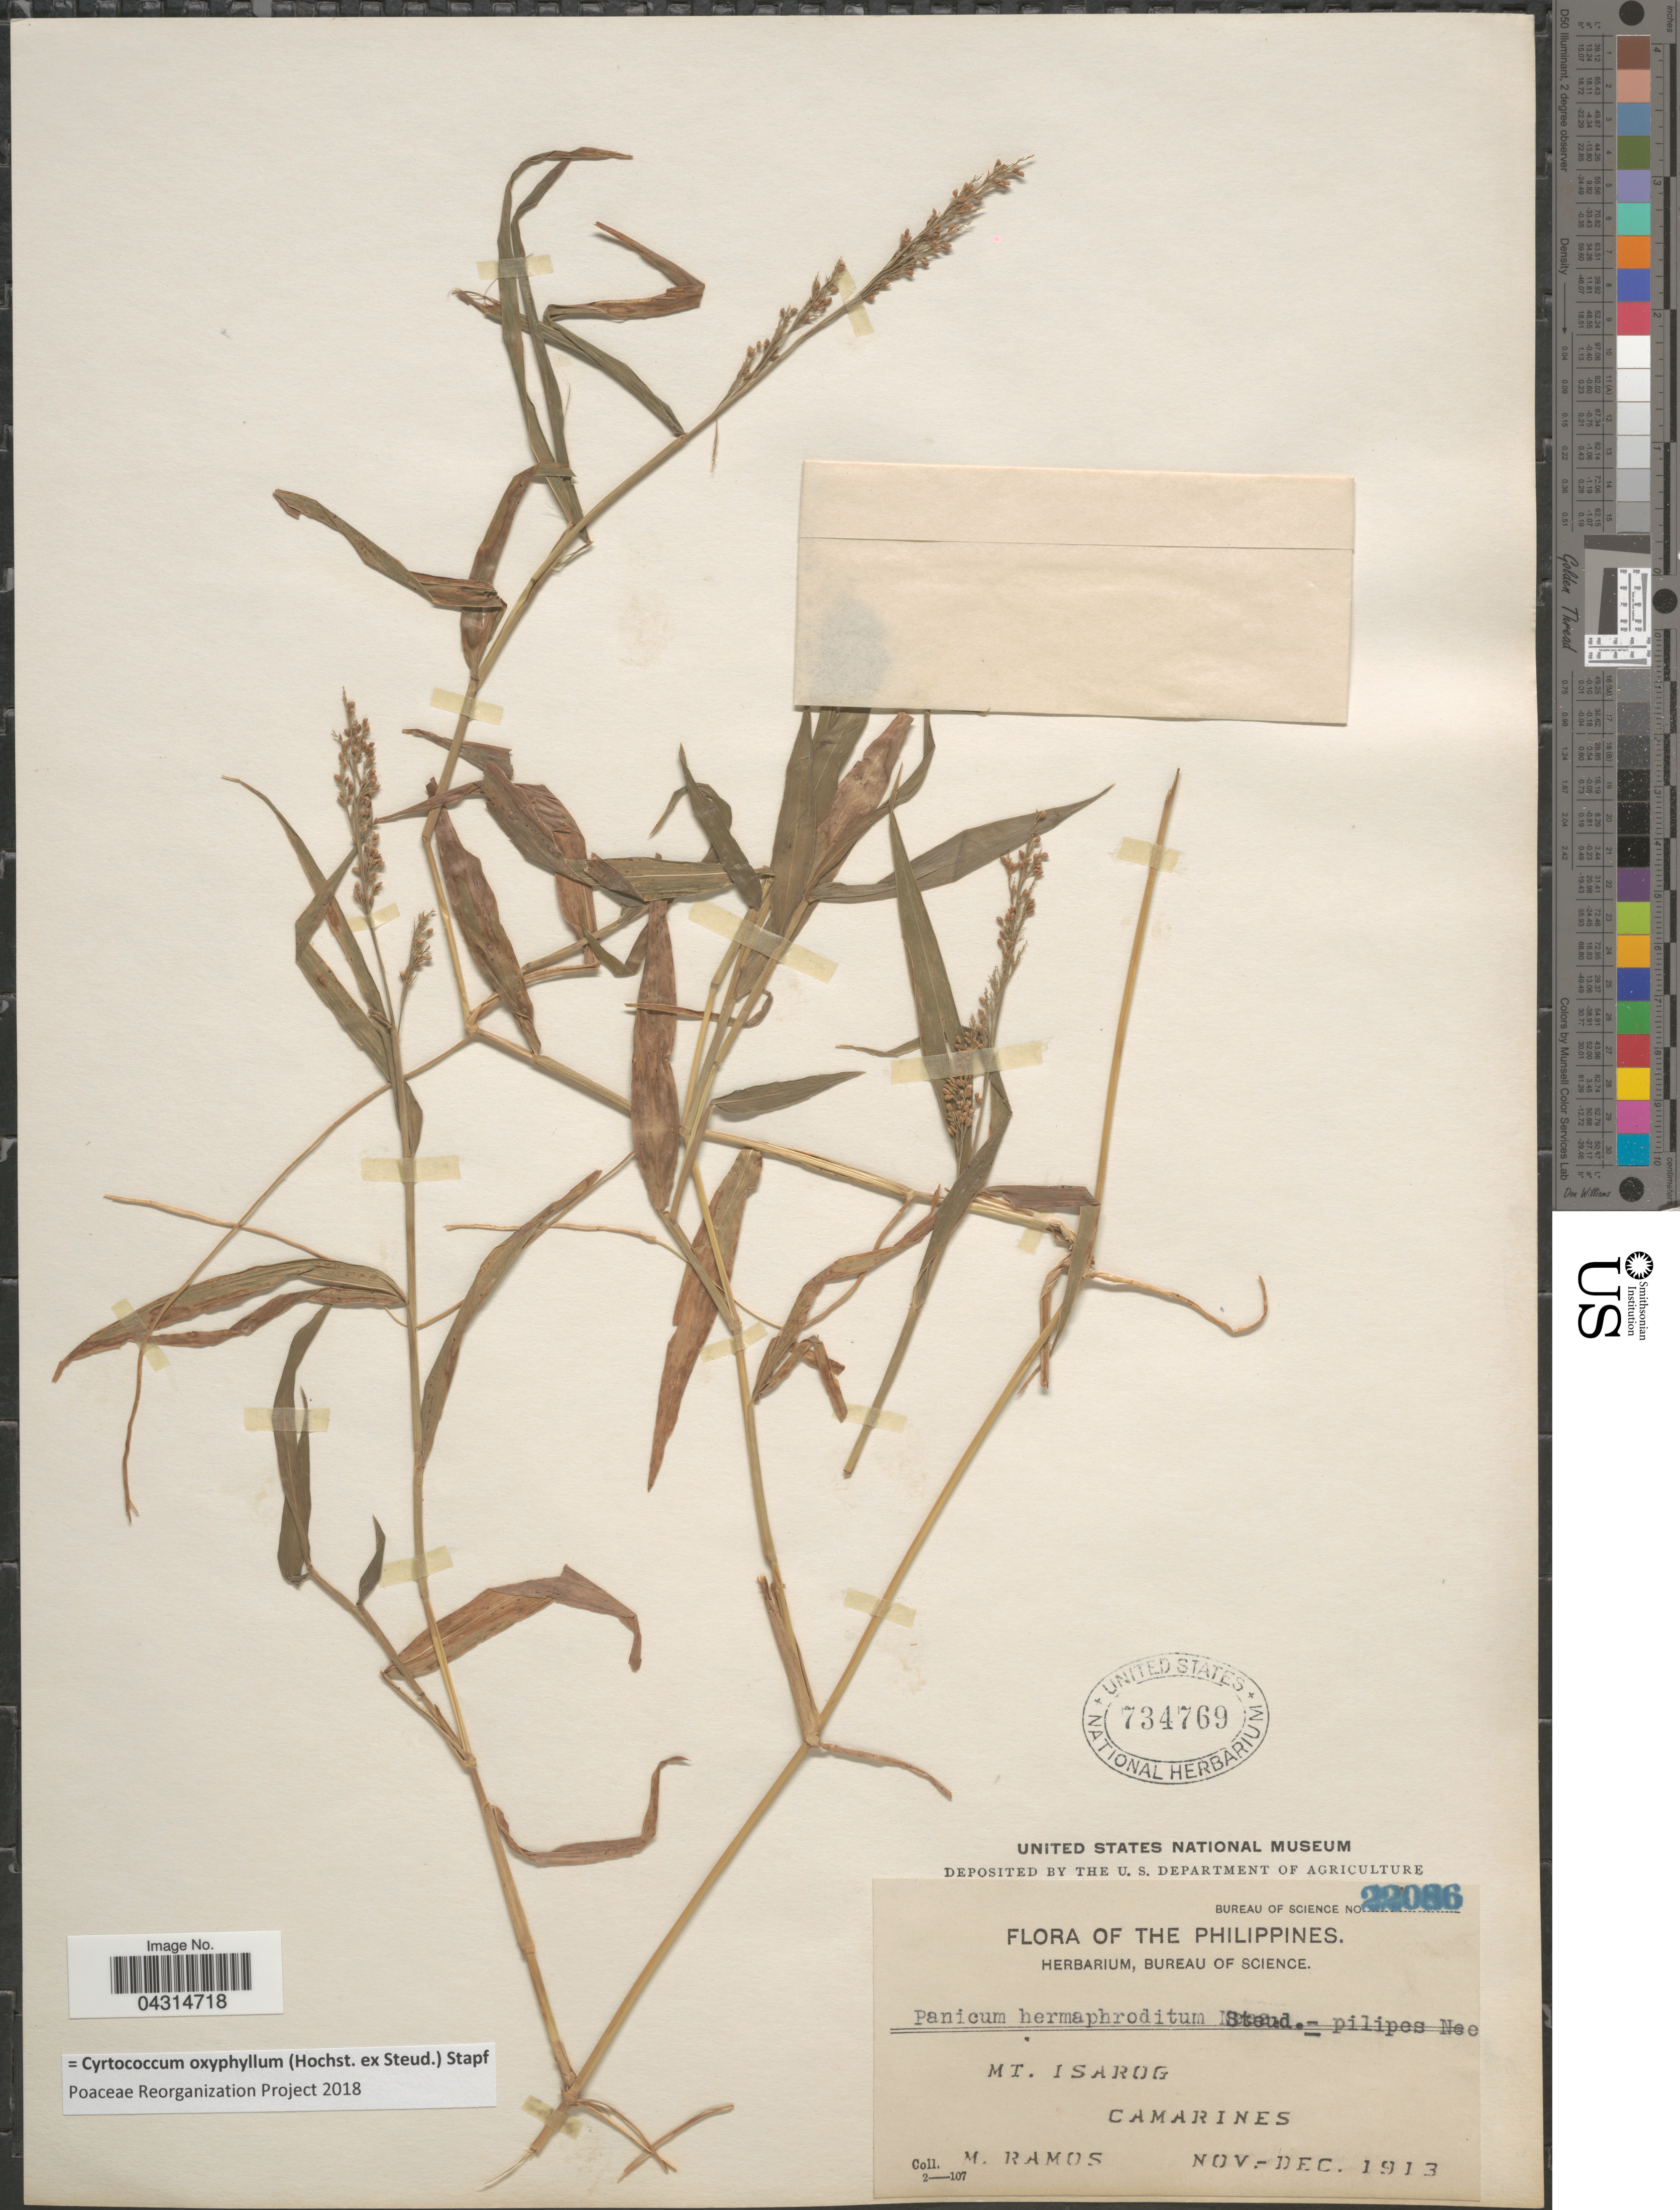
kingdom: Plantae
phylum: Tracheophyta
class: Liliopsida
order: Poales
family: Poaceae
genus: Cyrtococcum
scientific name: Cyrtococcum oxyphyllum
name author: (Steud.) Stapf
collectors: M. Ramos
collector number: Bureau of Science 22086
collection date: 1913-11/1913-12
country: Philippines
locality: Mt. Isarog, Camarines.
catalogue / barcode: US 734769